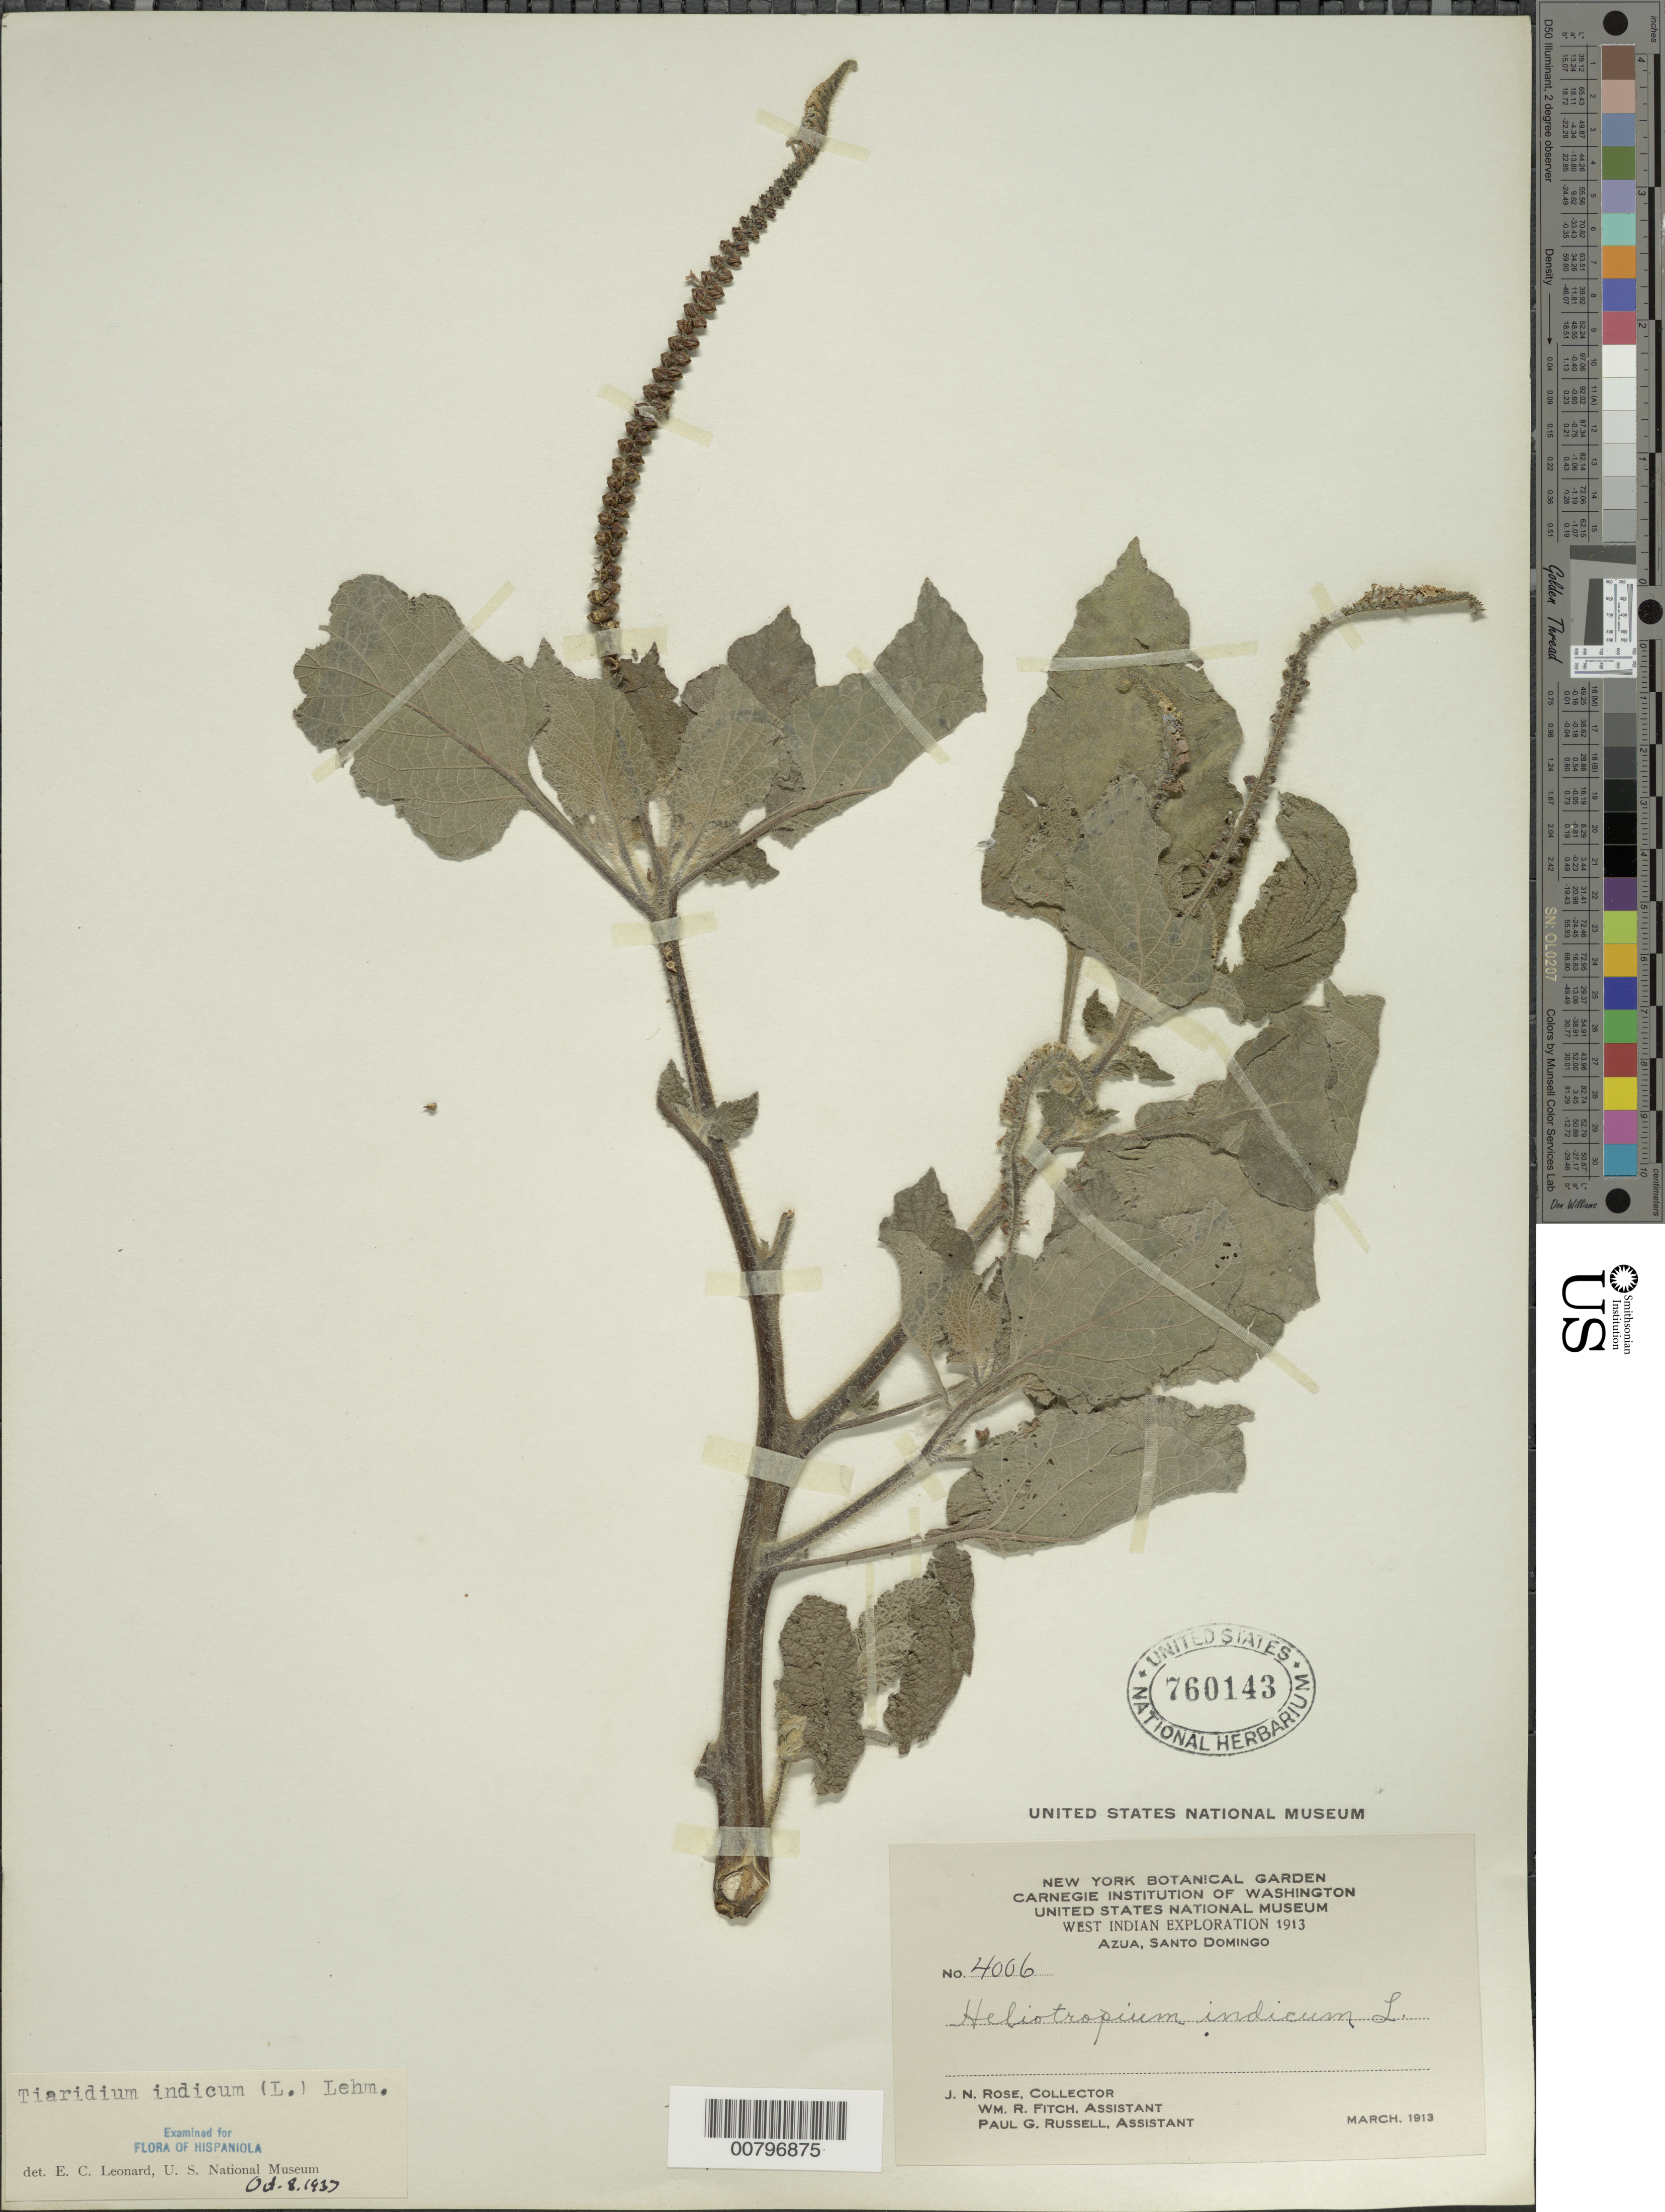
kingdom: Plantae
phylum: Tracheophyta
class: Magnoliopsida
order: Boraginales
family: Heliotropiaceae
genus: Heliotropium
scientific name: Heliotropium indicum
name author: L.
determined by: Leonard, Emery C., (US)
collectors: J. N. Rose, J. Fitch & P. G. Russell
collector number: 4006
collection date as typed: Mar 1913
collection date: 1913-03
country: Dominican Republic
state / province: Azua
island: Hispaniola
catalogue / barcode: US 760143